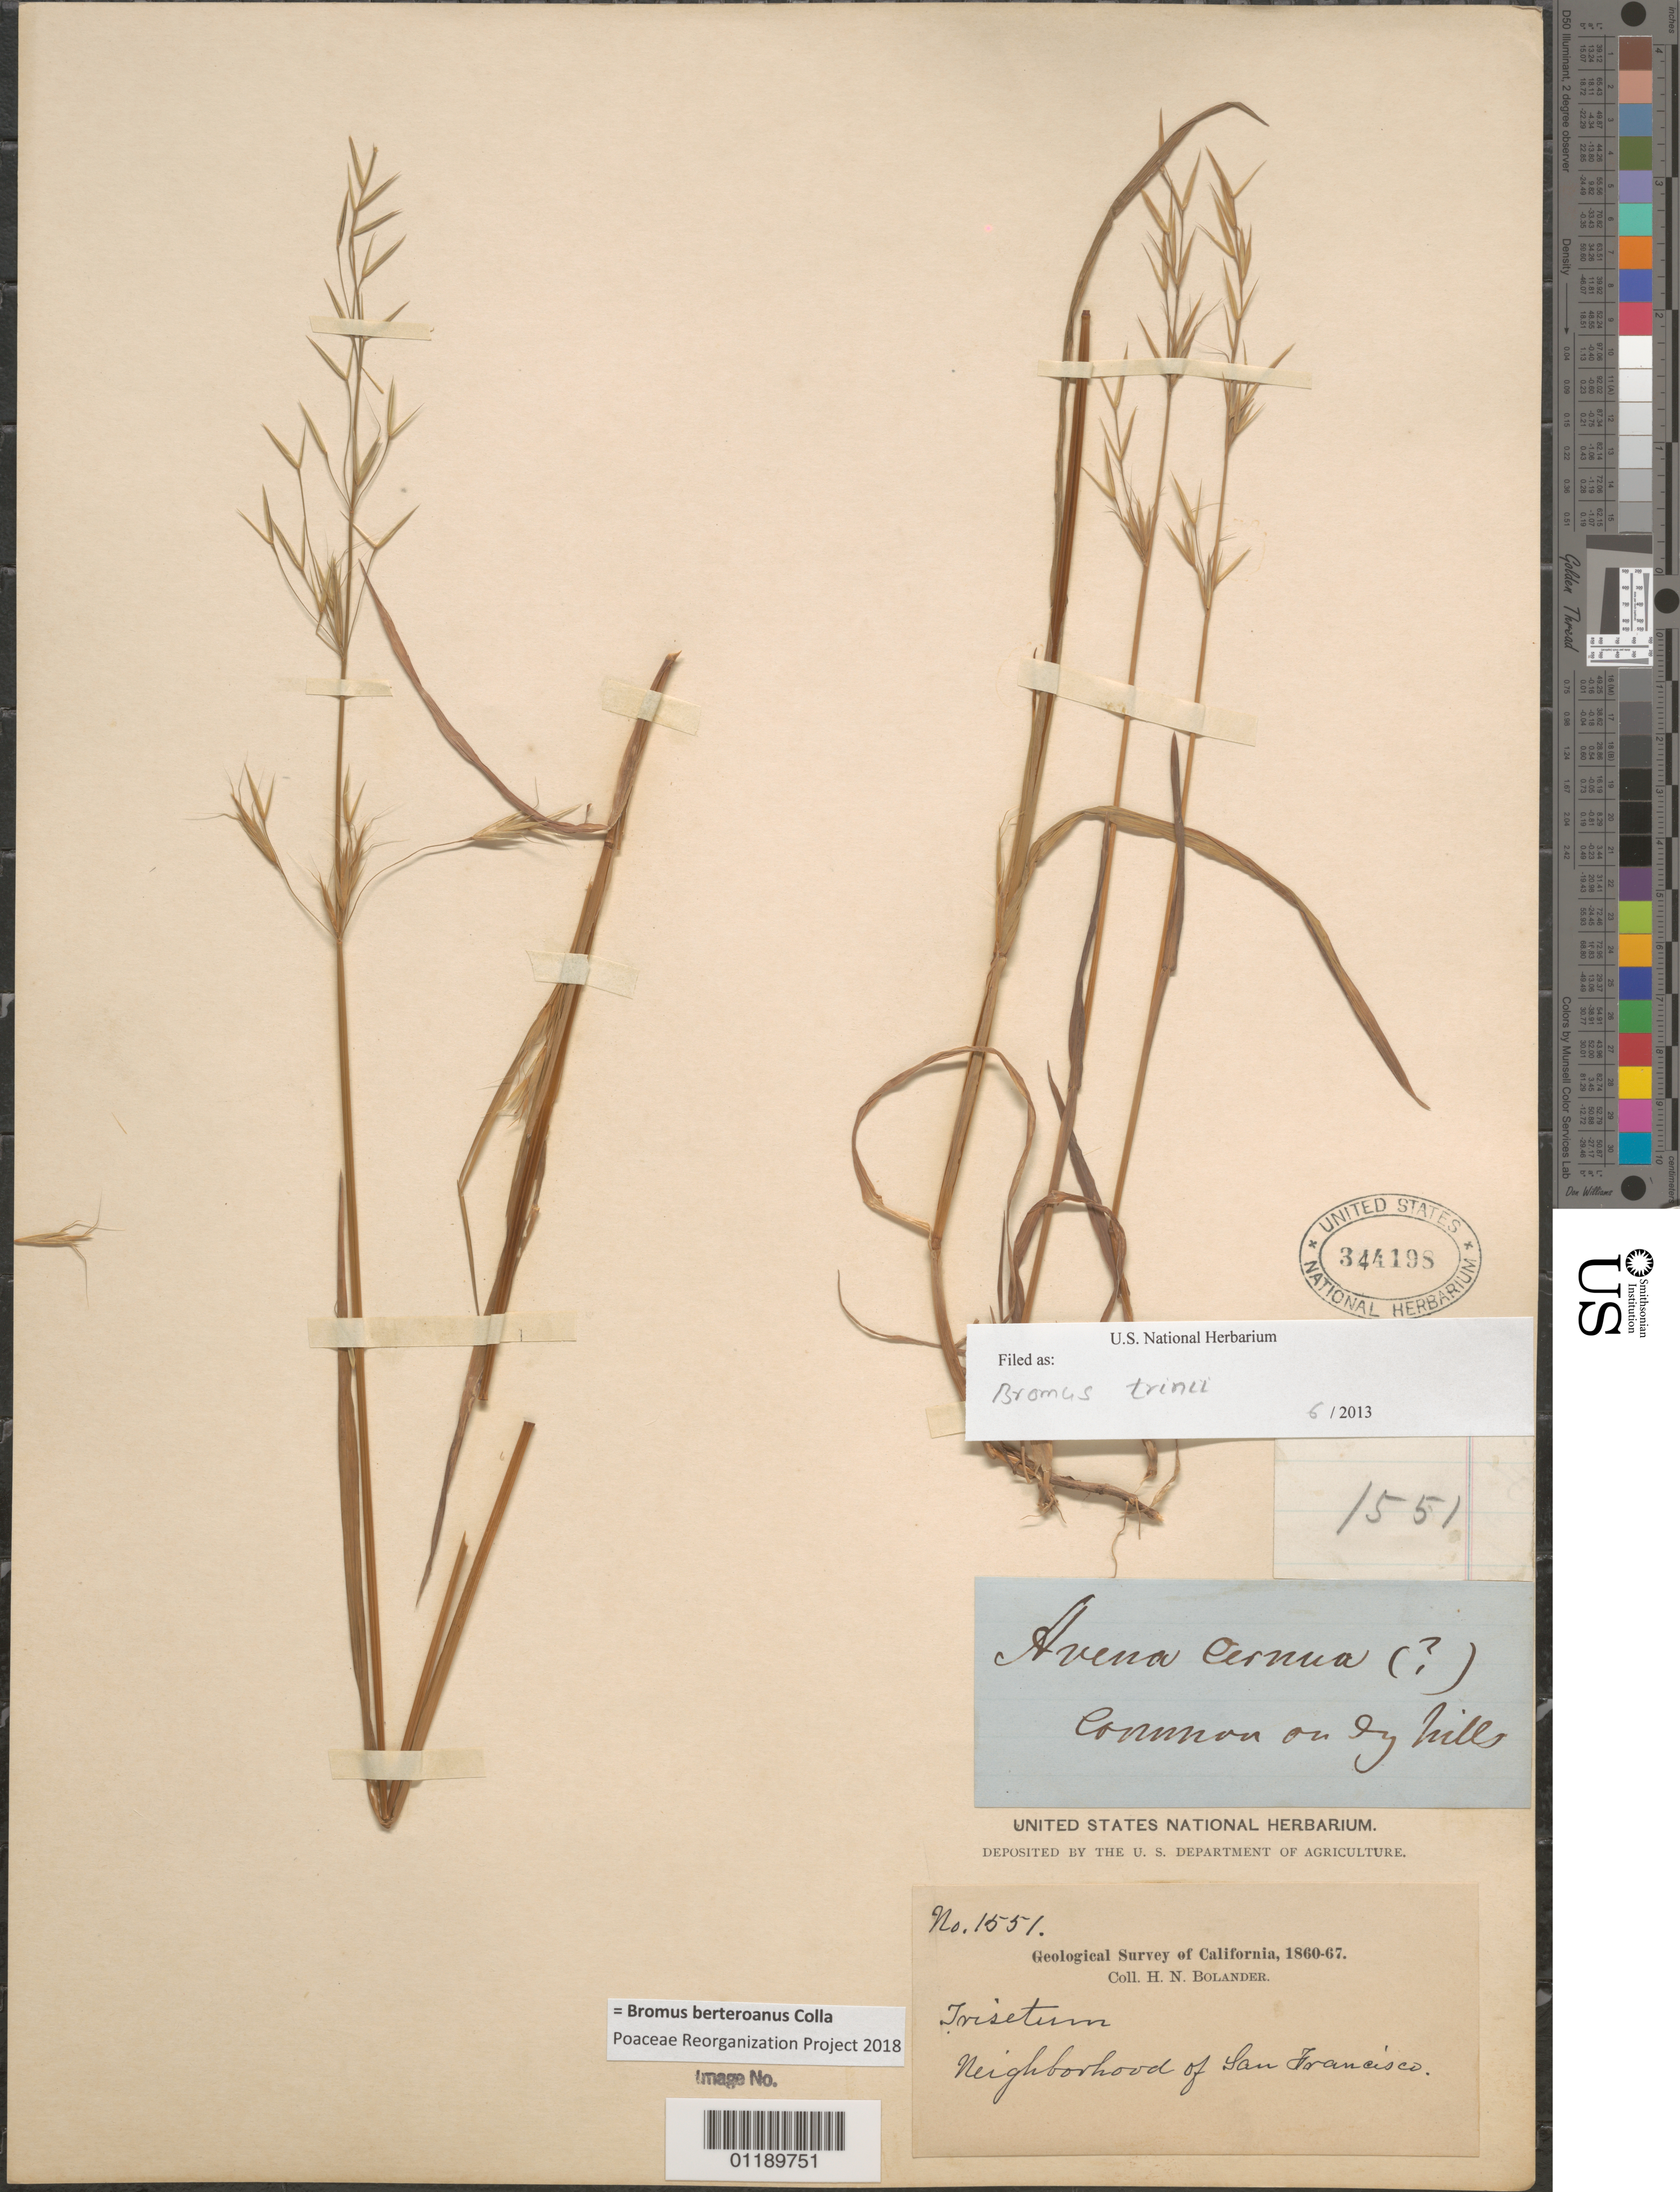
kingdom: Plantae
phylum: Tracheophyta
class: Liliopsida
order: Poales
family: Poaceae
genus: Bromus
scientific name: Bromus berteroanus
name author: Colla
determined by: Poaceae Reorganization Project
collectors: H. Bolander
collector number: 1551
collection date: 1860/1867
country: United States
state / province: California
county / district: San Francisco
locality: Neighborhood of San Francisco.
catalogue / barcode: US 344198